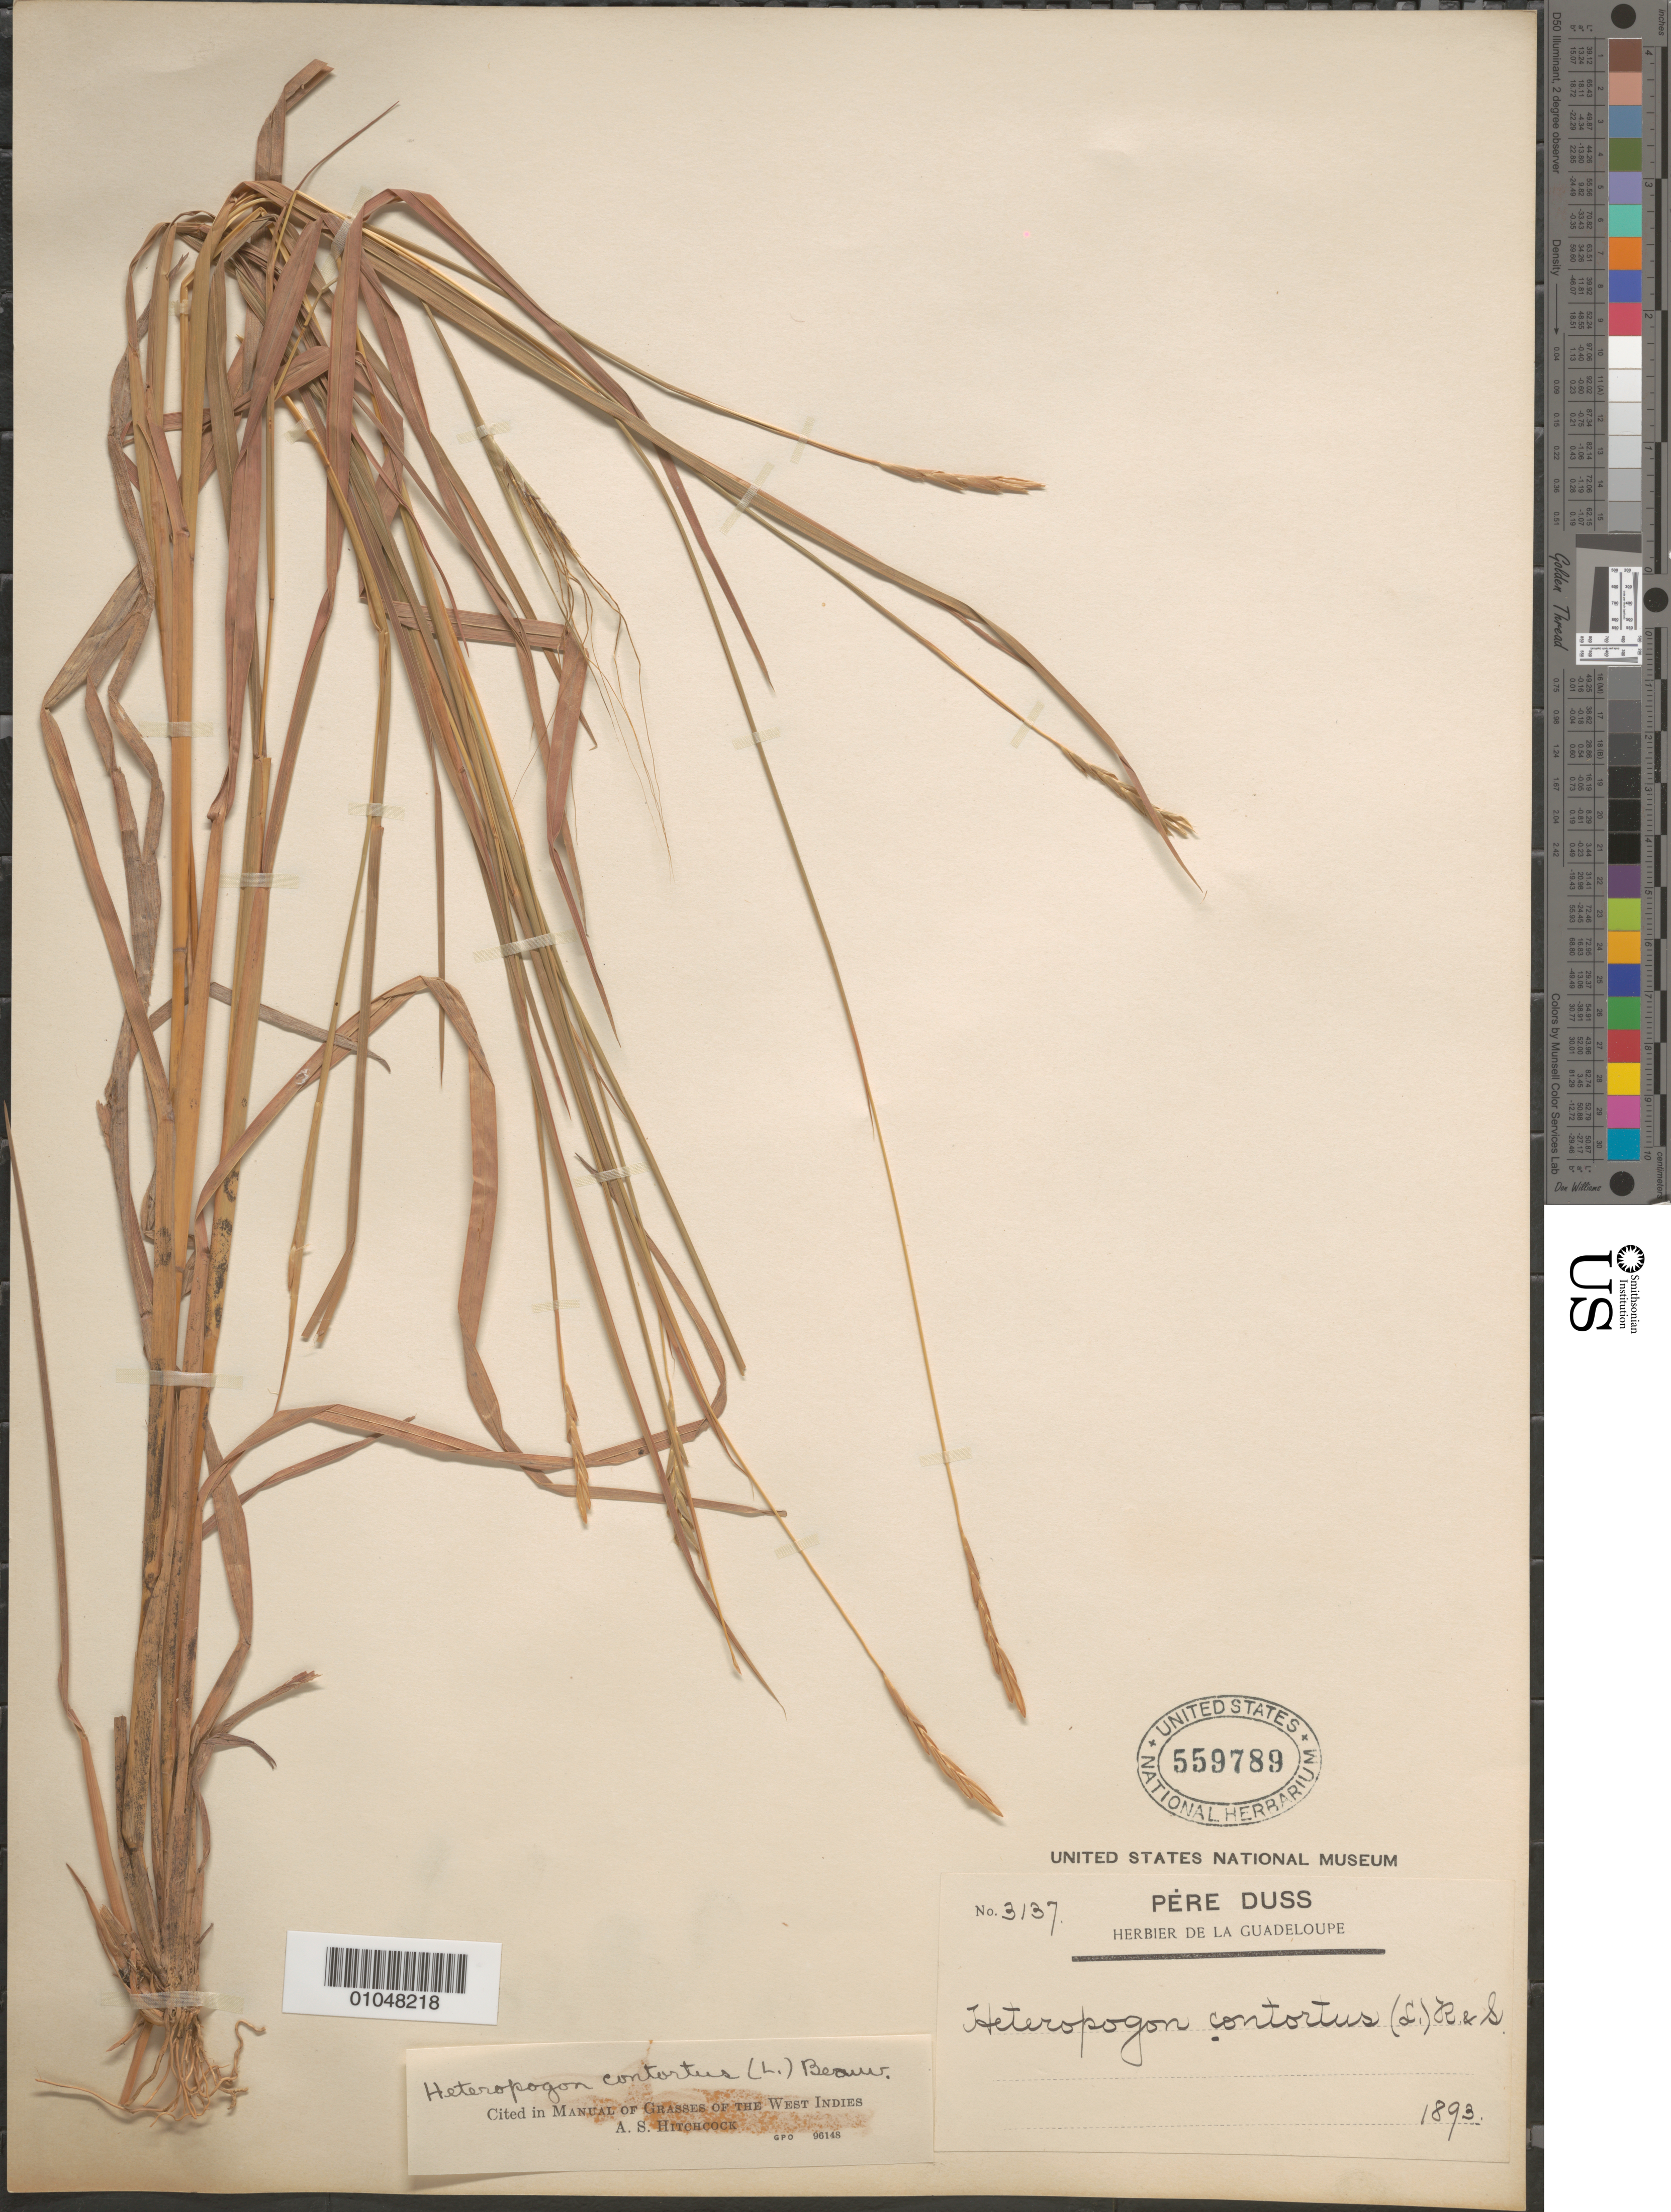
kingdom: Plantae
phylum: Tracheophyta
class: Liliopsida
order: Poales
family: Poaceae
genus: Heteropogon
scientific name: Heteropogon contortus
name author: (L.) P. Beauv. ex Roem. & Schult.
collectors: Père Duss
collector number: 3137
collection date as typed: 1893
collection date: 1893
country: Guadeloupe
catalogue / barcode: US 559789